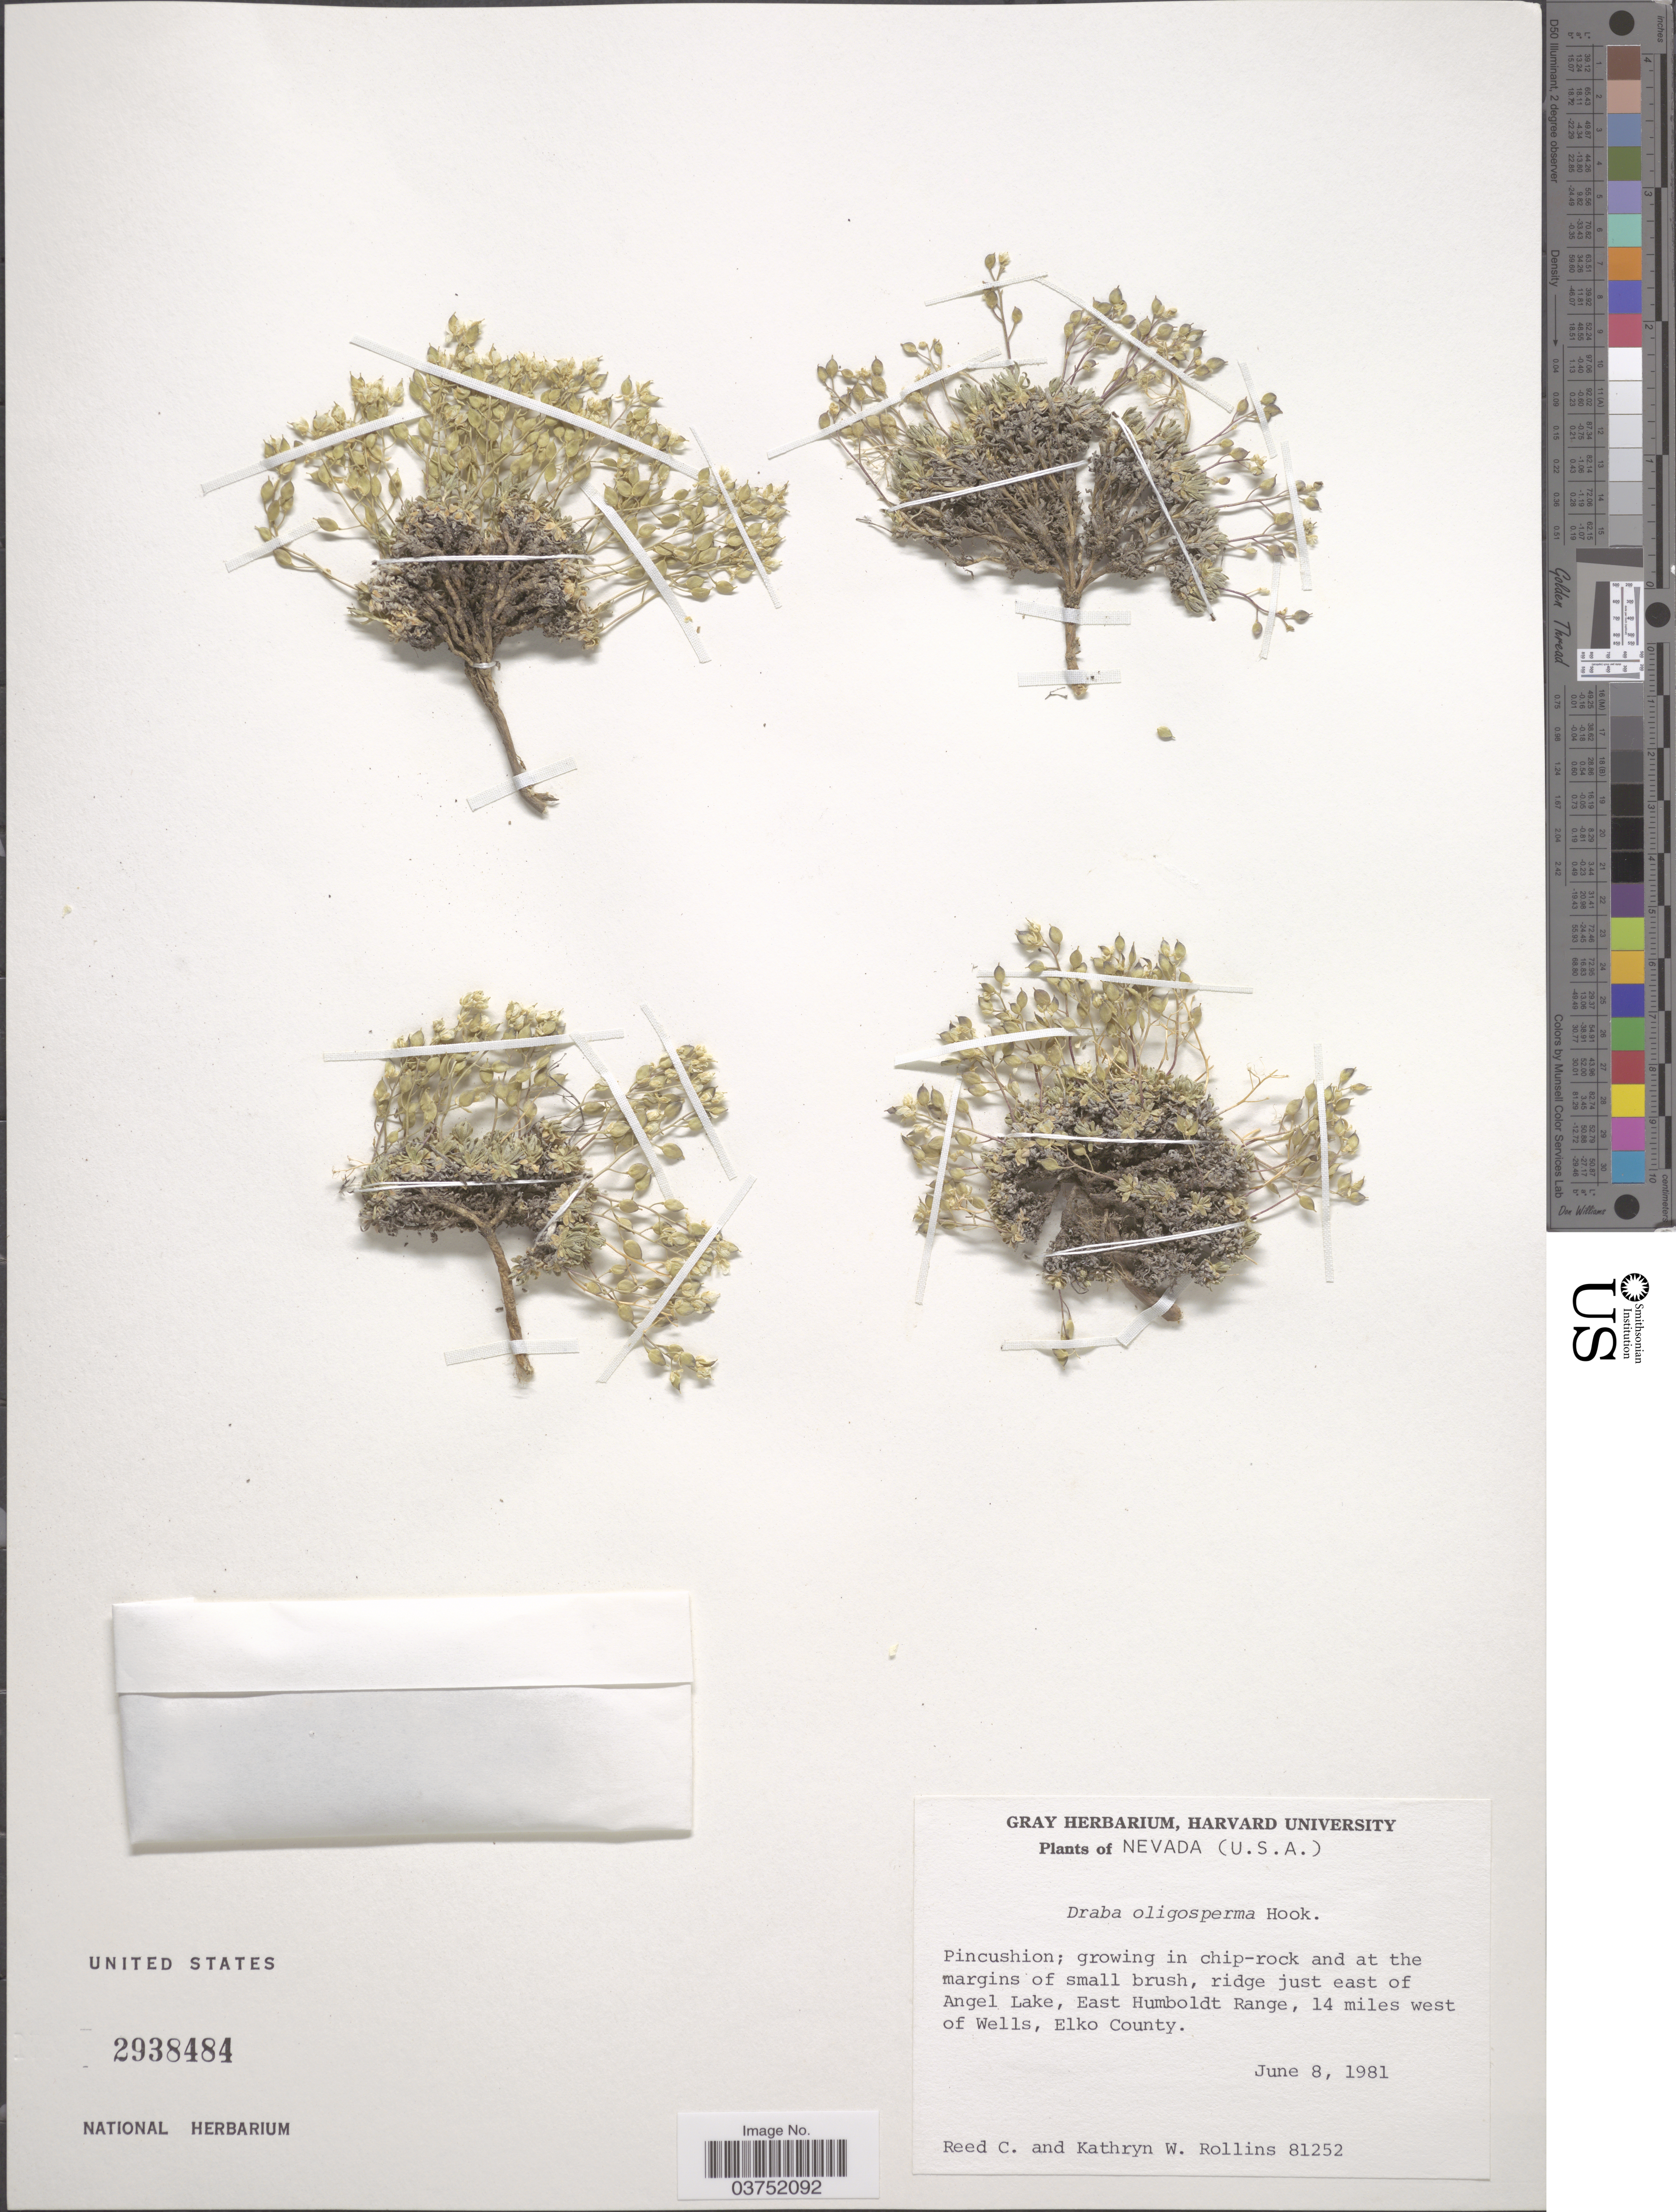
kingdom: Plantae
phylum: Tracheophyta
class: Magnoliopsida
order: Brassicales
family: Brassicaceae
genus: Draba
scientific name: Draba oligosperma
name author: Hook.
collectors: R. C. Rollins & K. W. Rollins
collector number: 81252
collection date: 1981-06-08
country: United States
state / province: Nevada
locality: Ridge just east of Angel Lake, East Humboldt Range, 14 miles west of Wells, Elko County.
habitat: growing in chip-rock and at the margins of small brush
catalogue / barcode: US 2938484